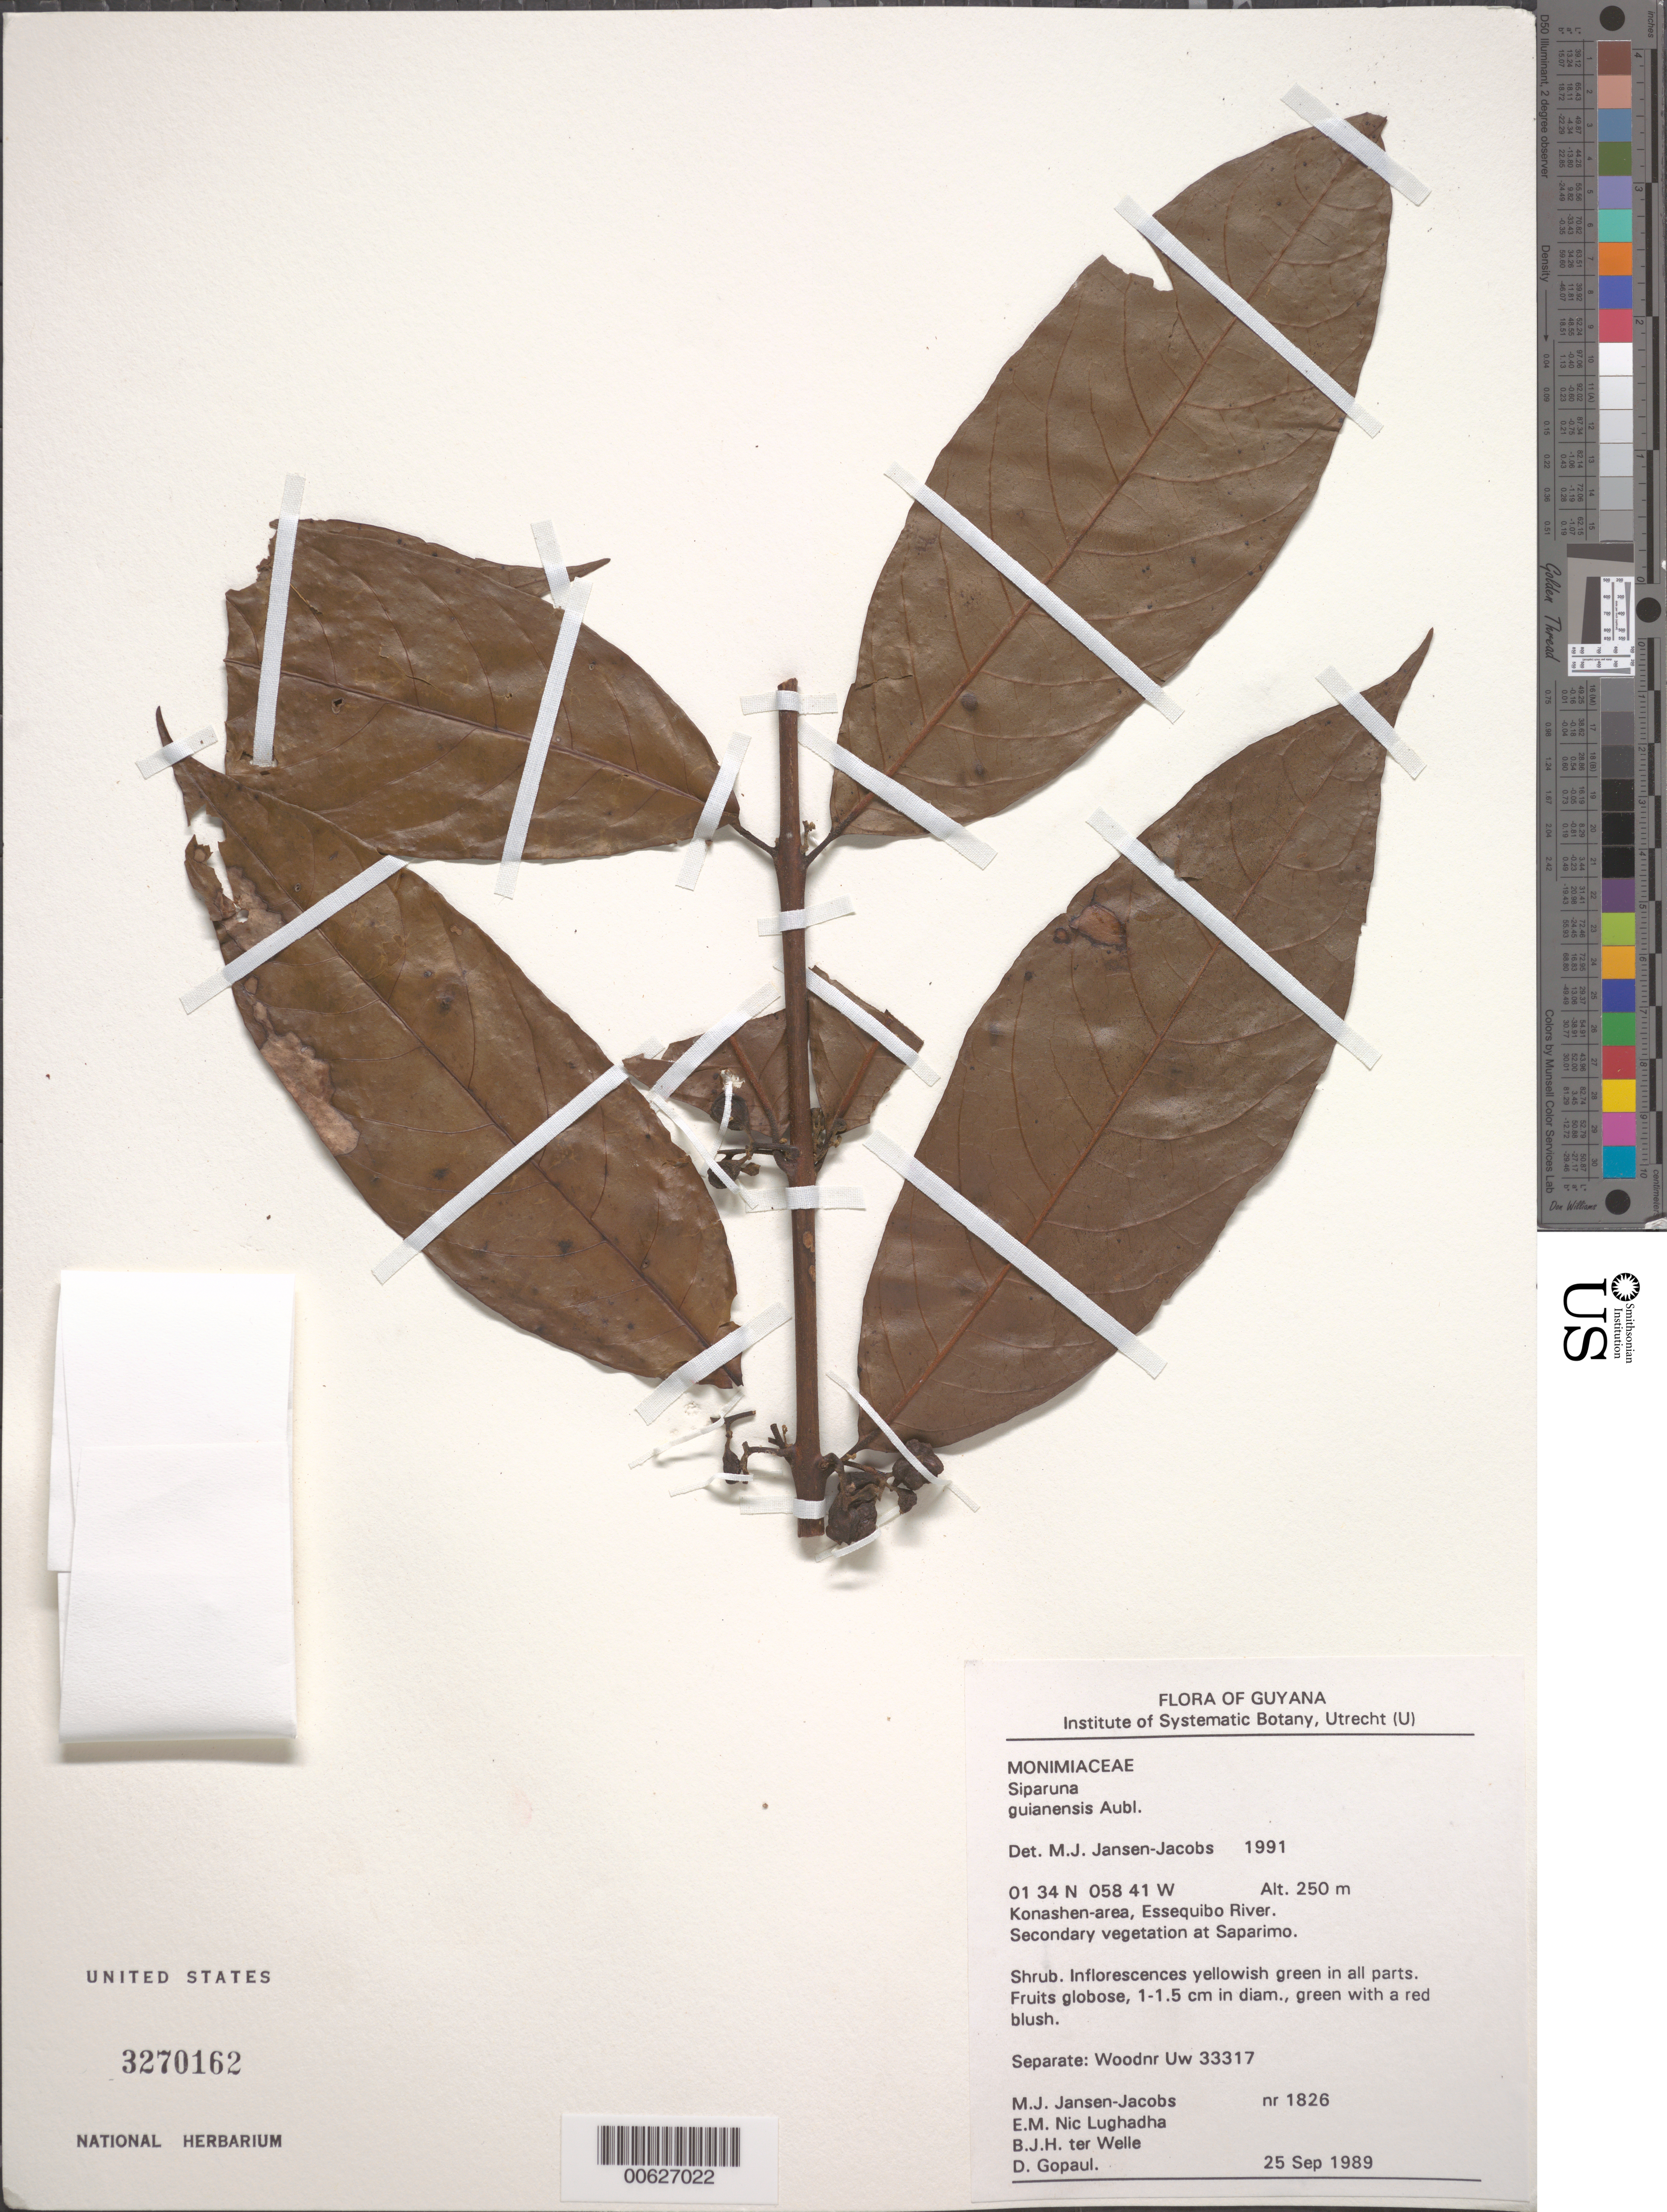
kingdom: Plantae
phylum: Tracheophyta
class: Magnoliopsida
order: Laurales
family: Siparunaceae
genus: Siparuna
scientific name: Siparuna guianensis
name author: Aubl.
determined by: Jansen-Jacobs, M. J., (U), Nationaal Herbarium Nederland, Utrecht University branch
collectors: M. J. Jansen-Jacobs, E. Nic Lughadha, B. Welle & D. Gopaul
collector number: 1826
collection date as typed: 25-Sep-89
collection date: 1989-09-25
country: Guyana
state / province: U. Takutu-U. Essequibo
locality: Konashen-area, Essequibo River at Saparimo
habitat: Secondary vegetation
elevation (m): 250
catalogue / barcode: US 3270162